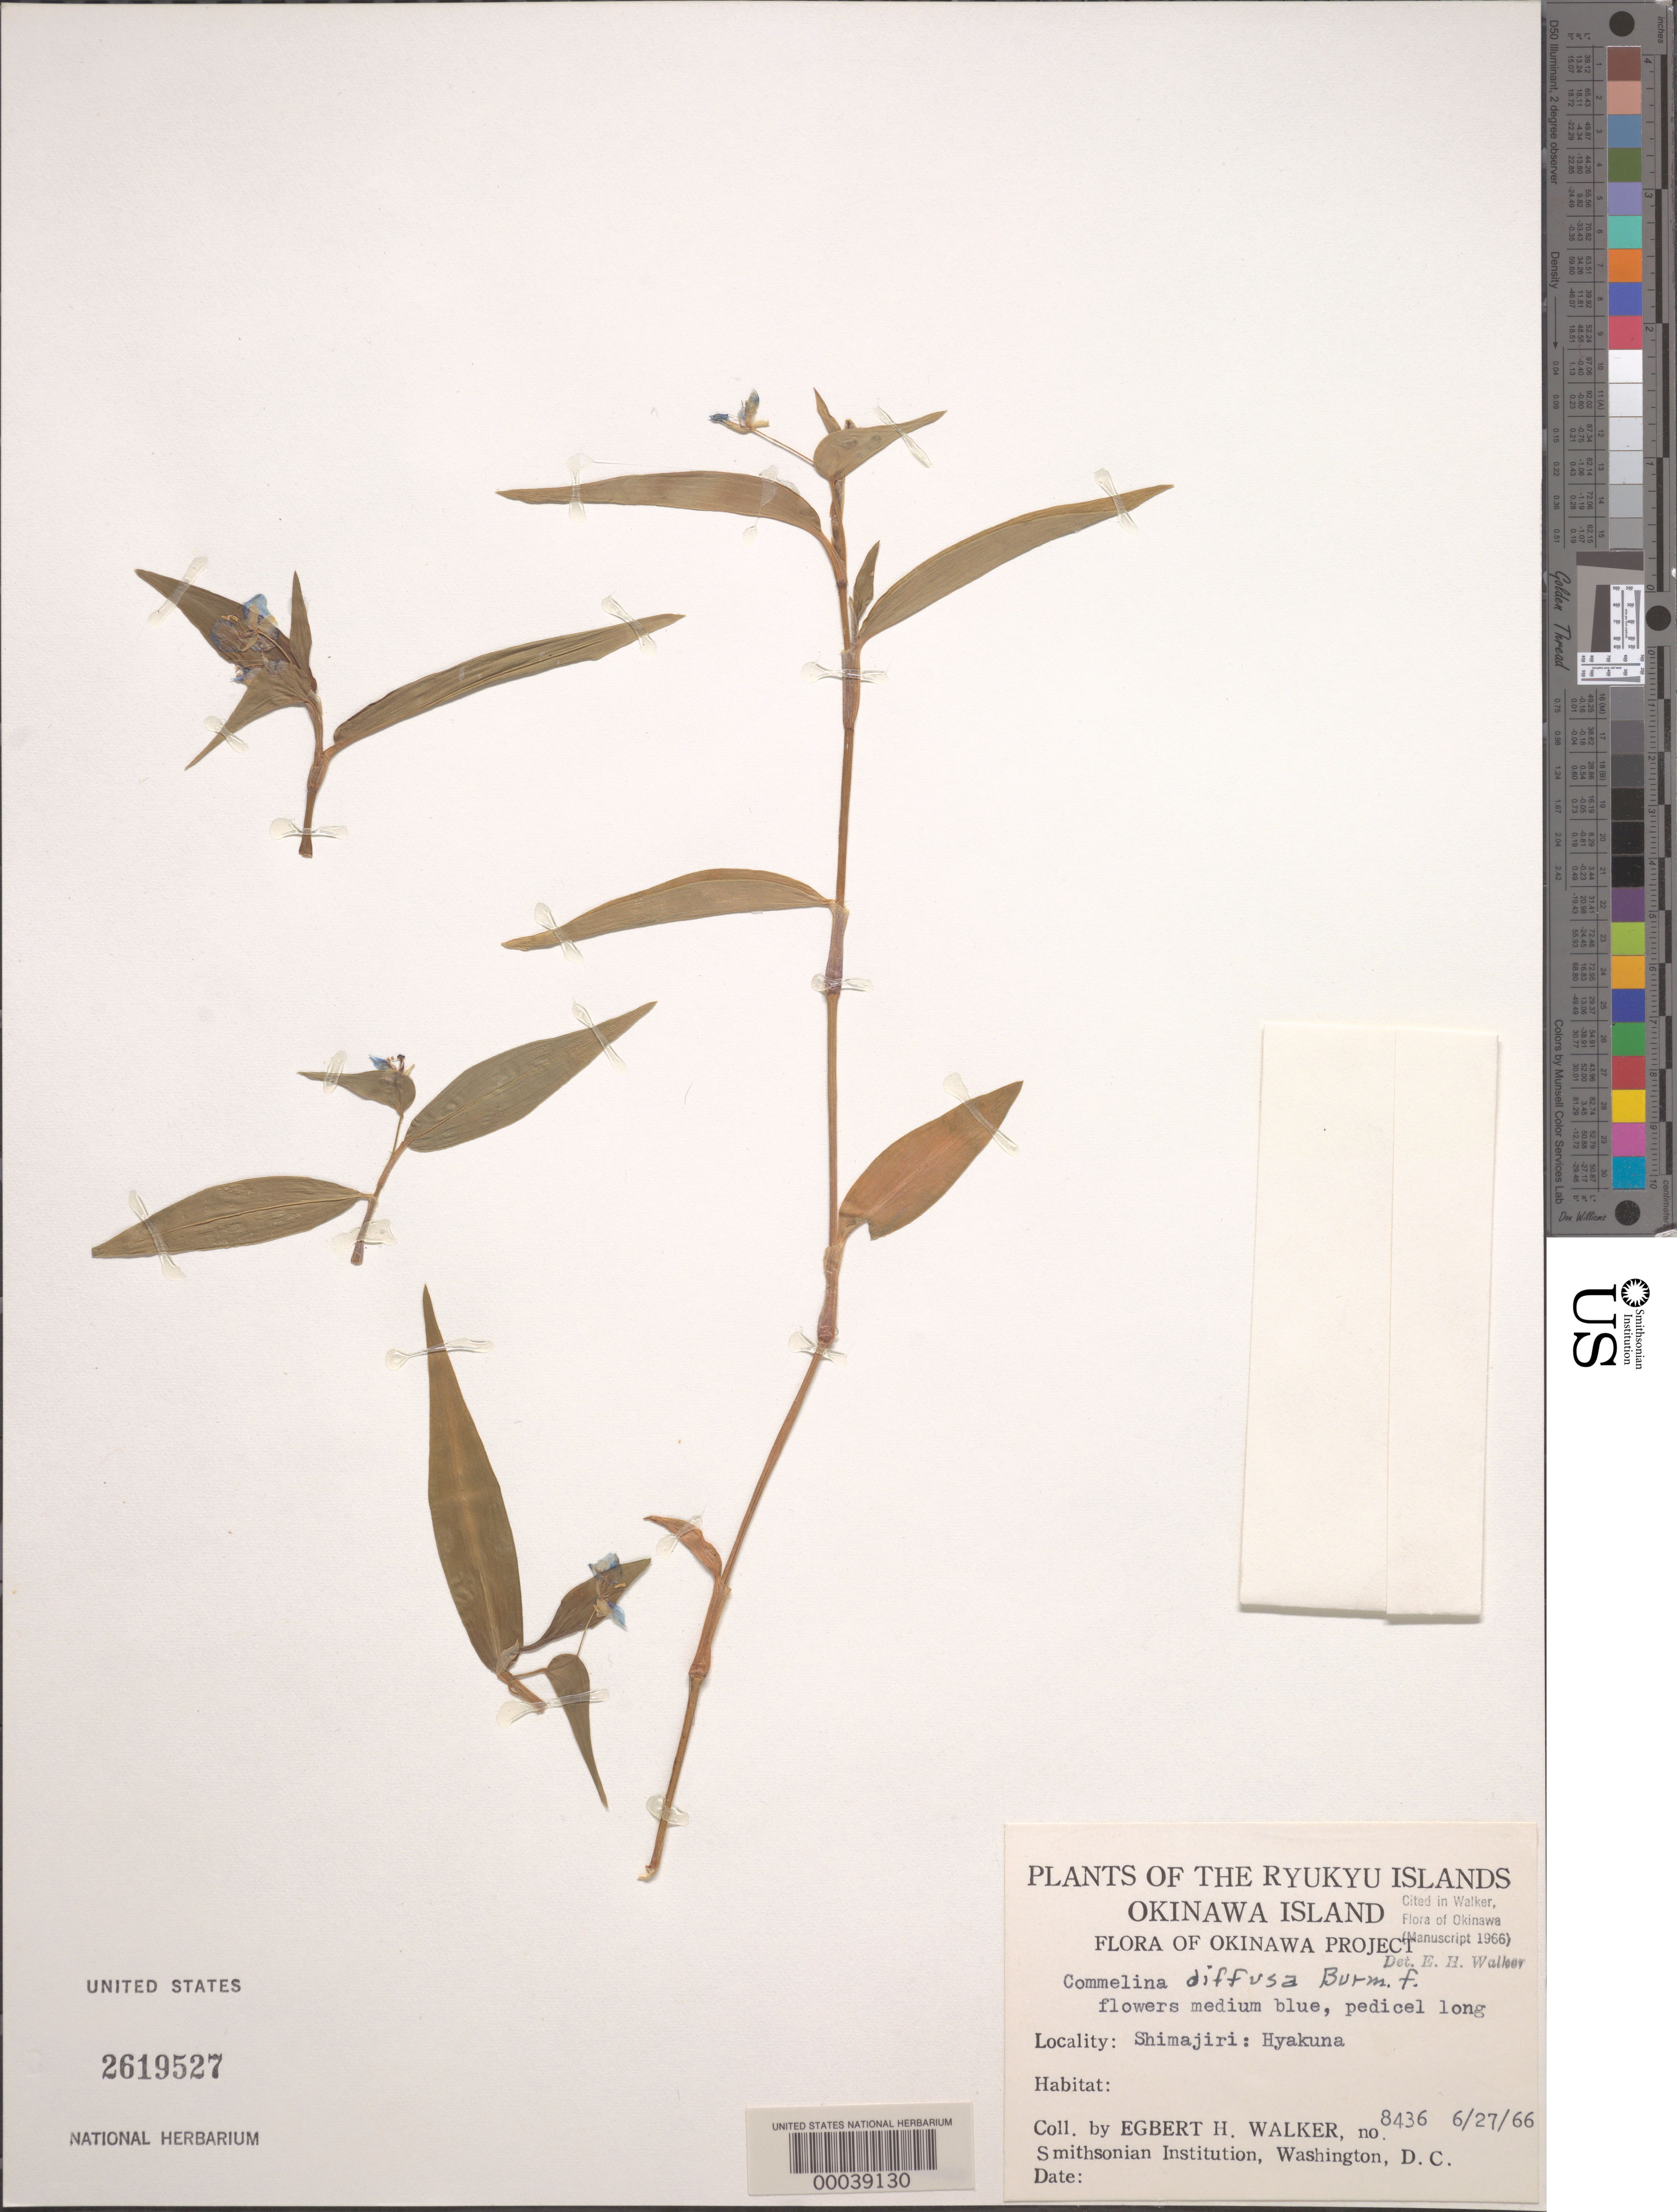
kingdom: Plantae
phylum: Tracheophyta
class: Liliopsida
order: Commelinales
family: Commelinaceae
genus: Commelina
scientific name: Commelina diffusa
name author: Burm. f.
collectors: E. H. Walker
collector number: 8436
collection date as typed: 27 Jun 1966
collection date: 1966-06-27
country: Japan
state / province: Okinawa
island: Ryukyu Is.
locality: Shimajiri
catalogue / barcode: US 2619527